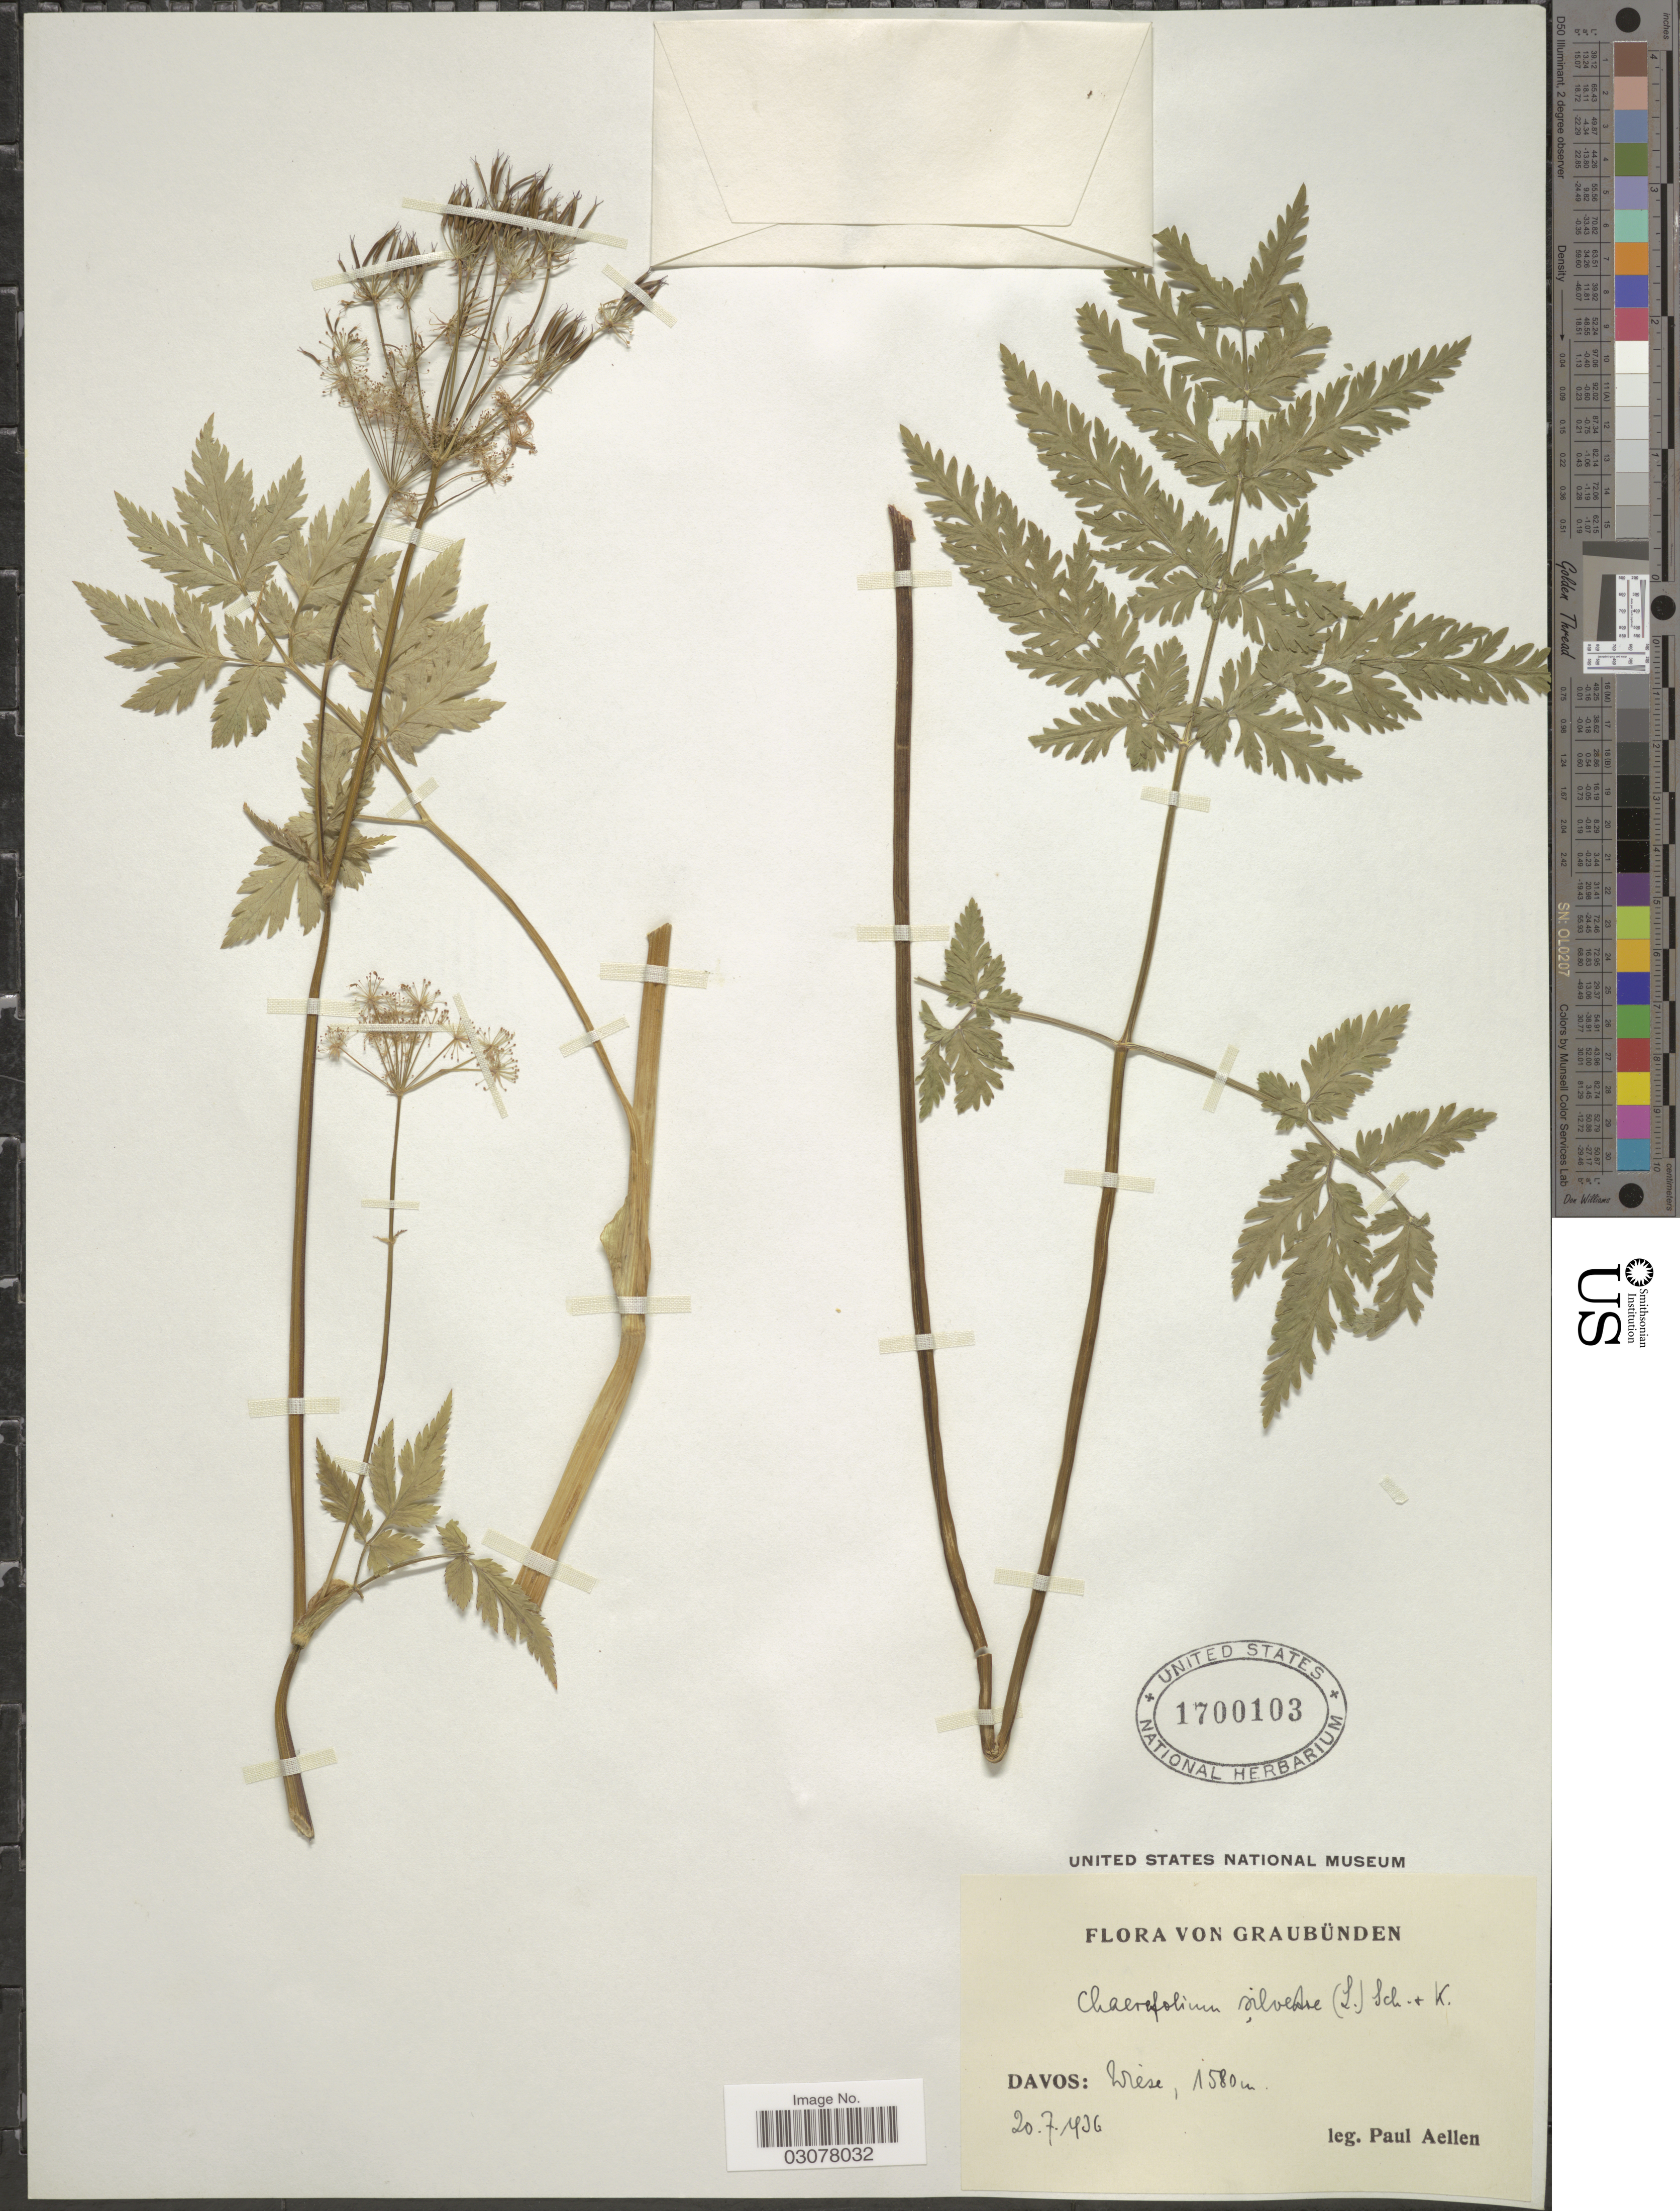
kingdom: Plantae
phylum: Tracheophyta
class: Magnoliopsida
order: Apiales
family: Apiaceae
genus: Anthriscus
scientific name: Anthriscus sylvestris subsp. sylvestris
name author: (L.) Hoffm.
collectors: P. Aellen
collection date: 1936-07-20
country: Switzerland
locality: Graubünden, Davos: Wiese.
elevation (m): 1580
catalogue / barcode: US 1700103